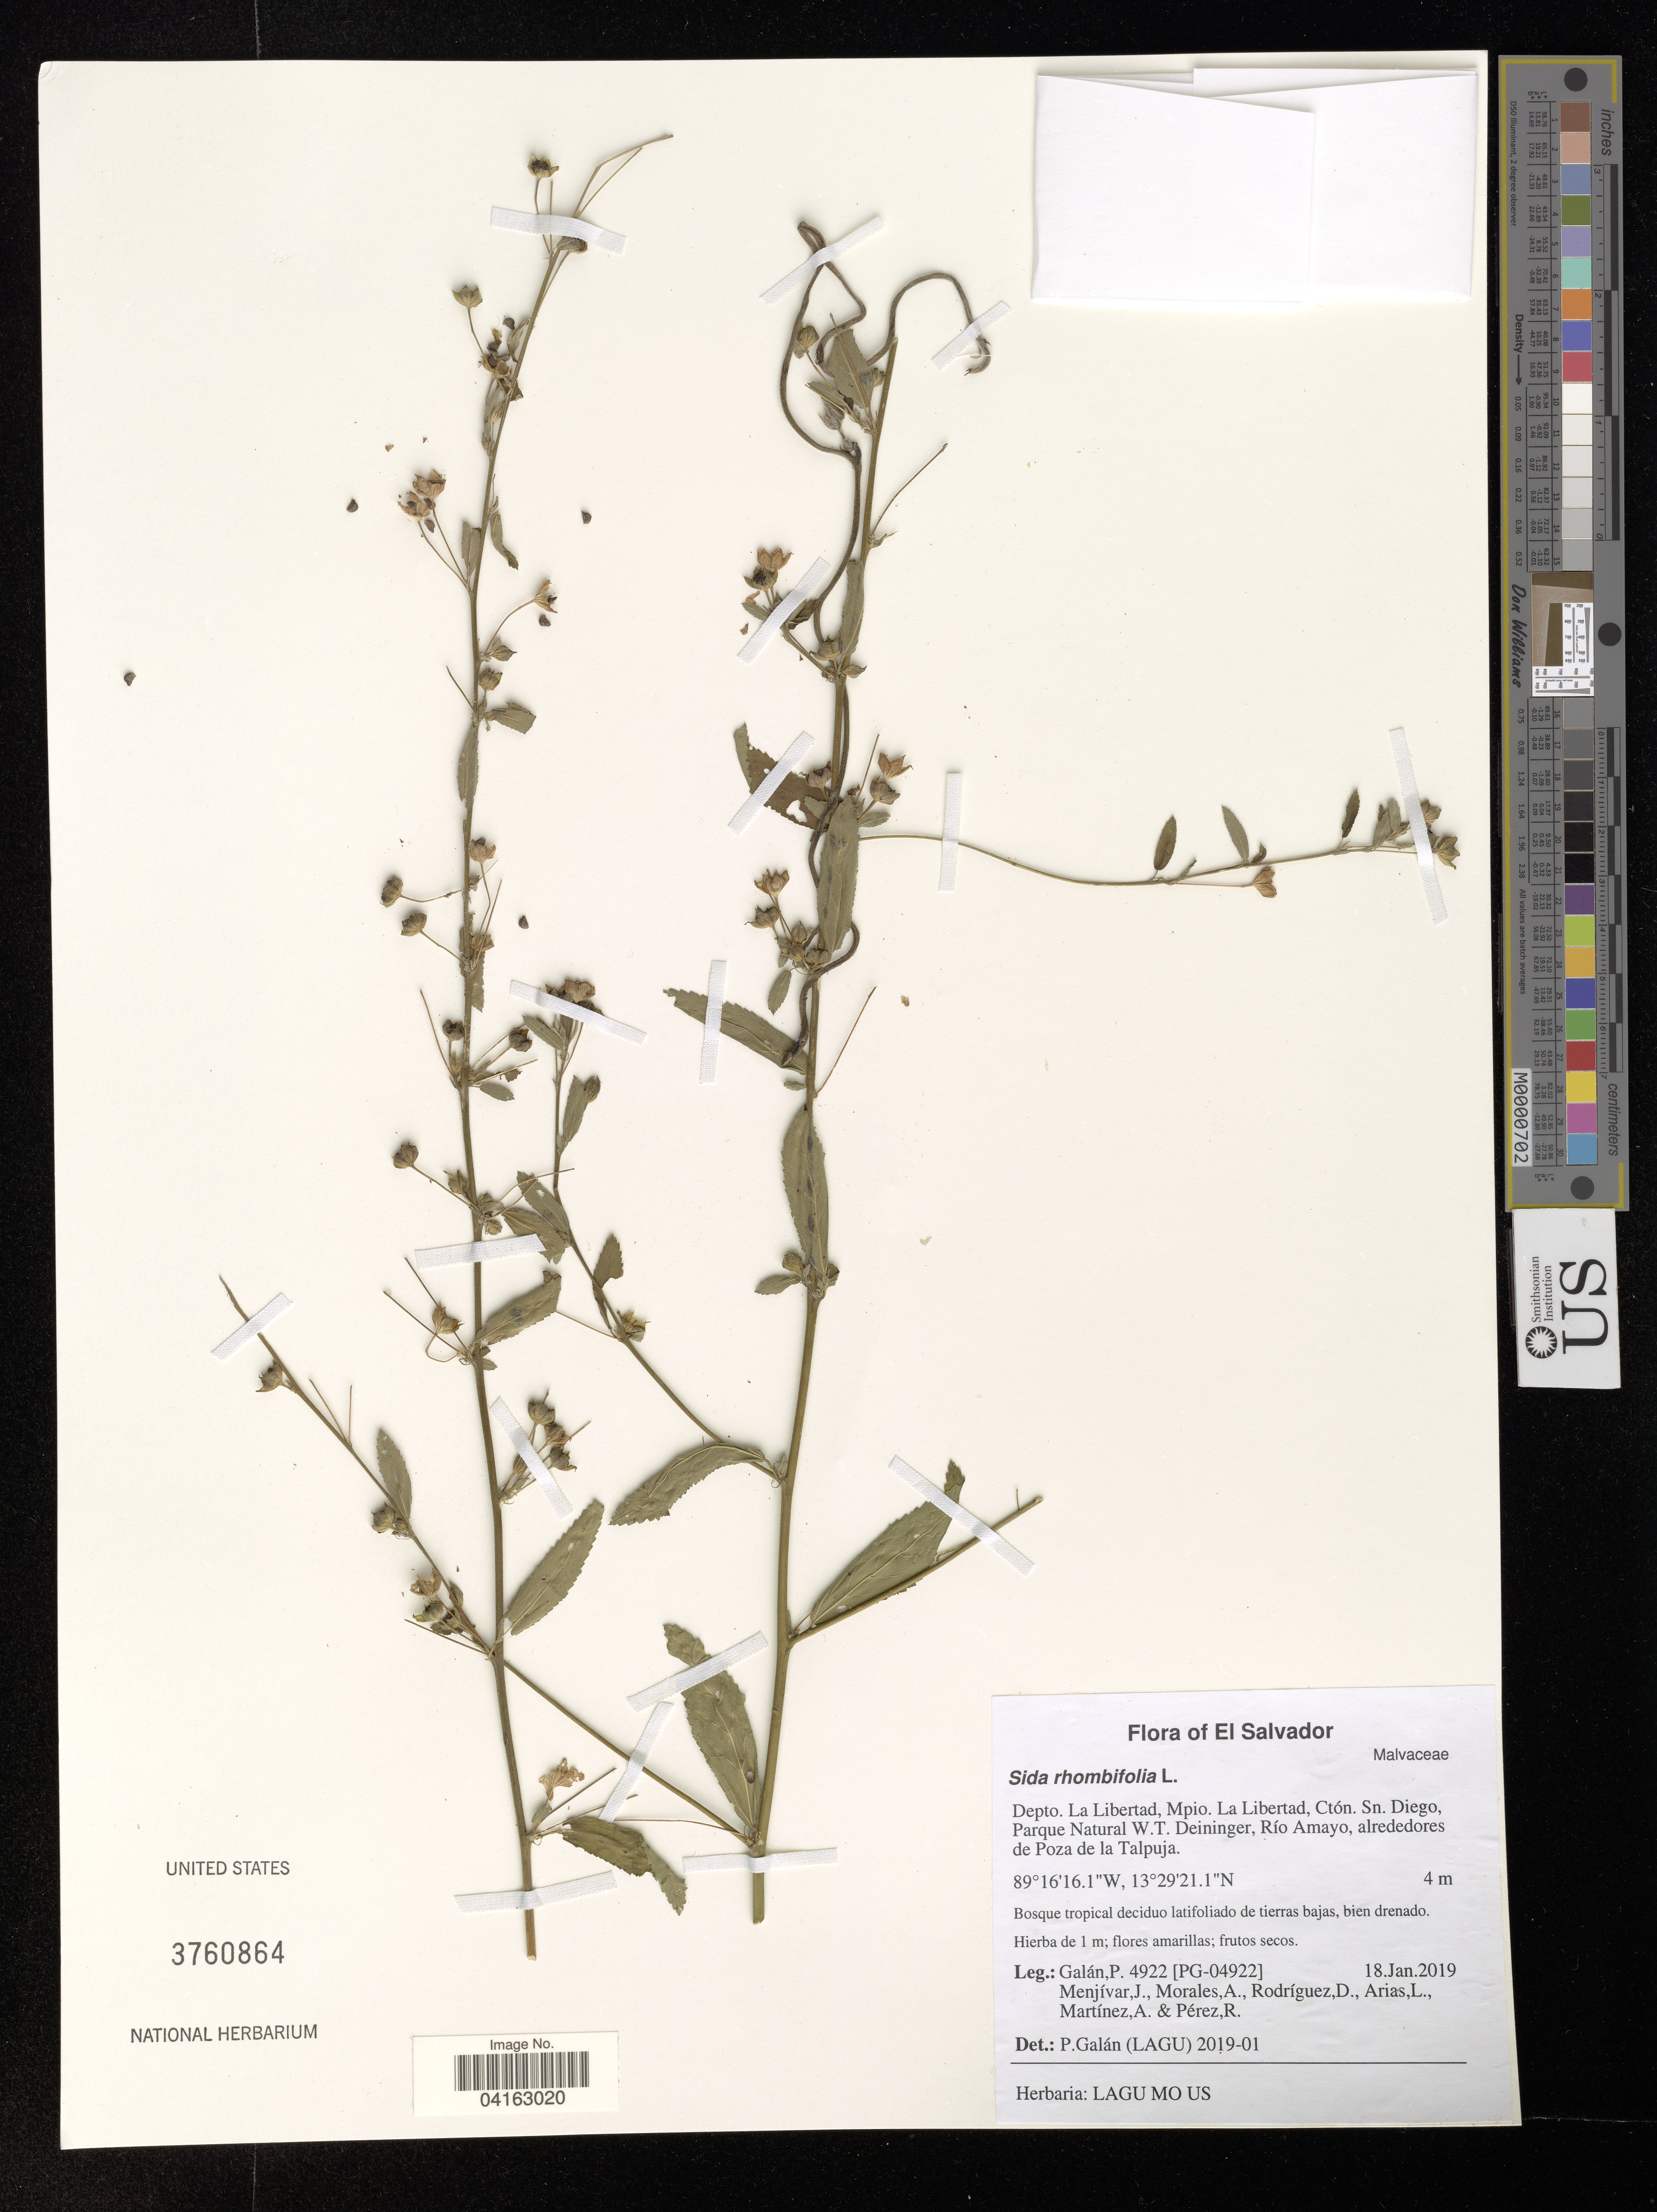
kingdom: Plantae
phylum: Tracheophyta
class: Magnoliopsida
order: Malvales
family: Malvaceae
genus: Sida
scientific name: Sida rhombifolia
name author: L.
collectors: P. Galan, J. Menjívar, A. Morales, D. Rodriguez & et al.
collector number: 4922 / [PG-04922]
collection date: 2019-01-18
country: El Salvador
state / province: La Libertad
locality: Depto. La Libertad, Mpio. La Libertad, Ctón. Sn Diego, Parque Natural W.T. Deininger, Río Amayo, alrededores de Poza de la Talpuja.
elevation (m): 4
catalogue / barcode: US 3760864